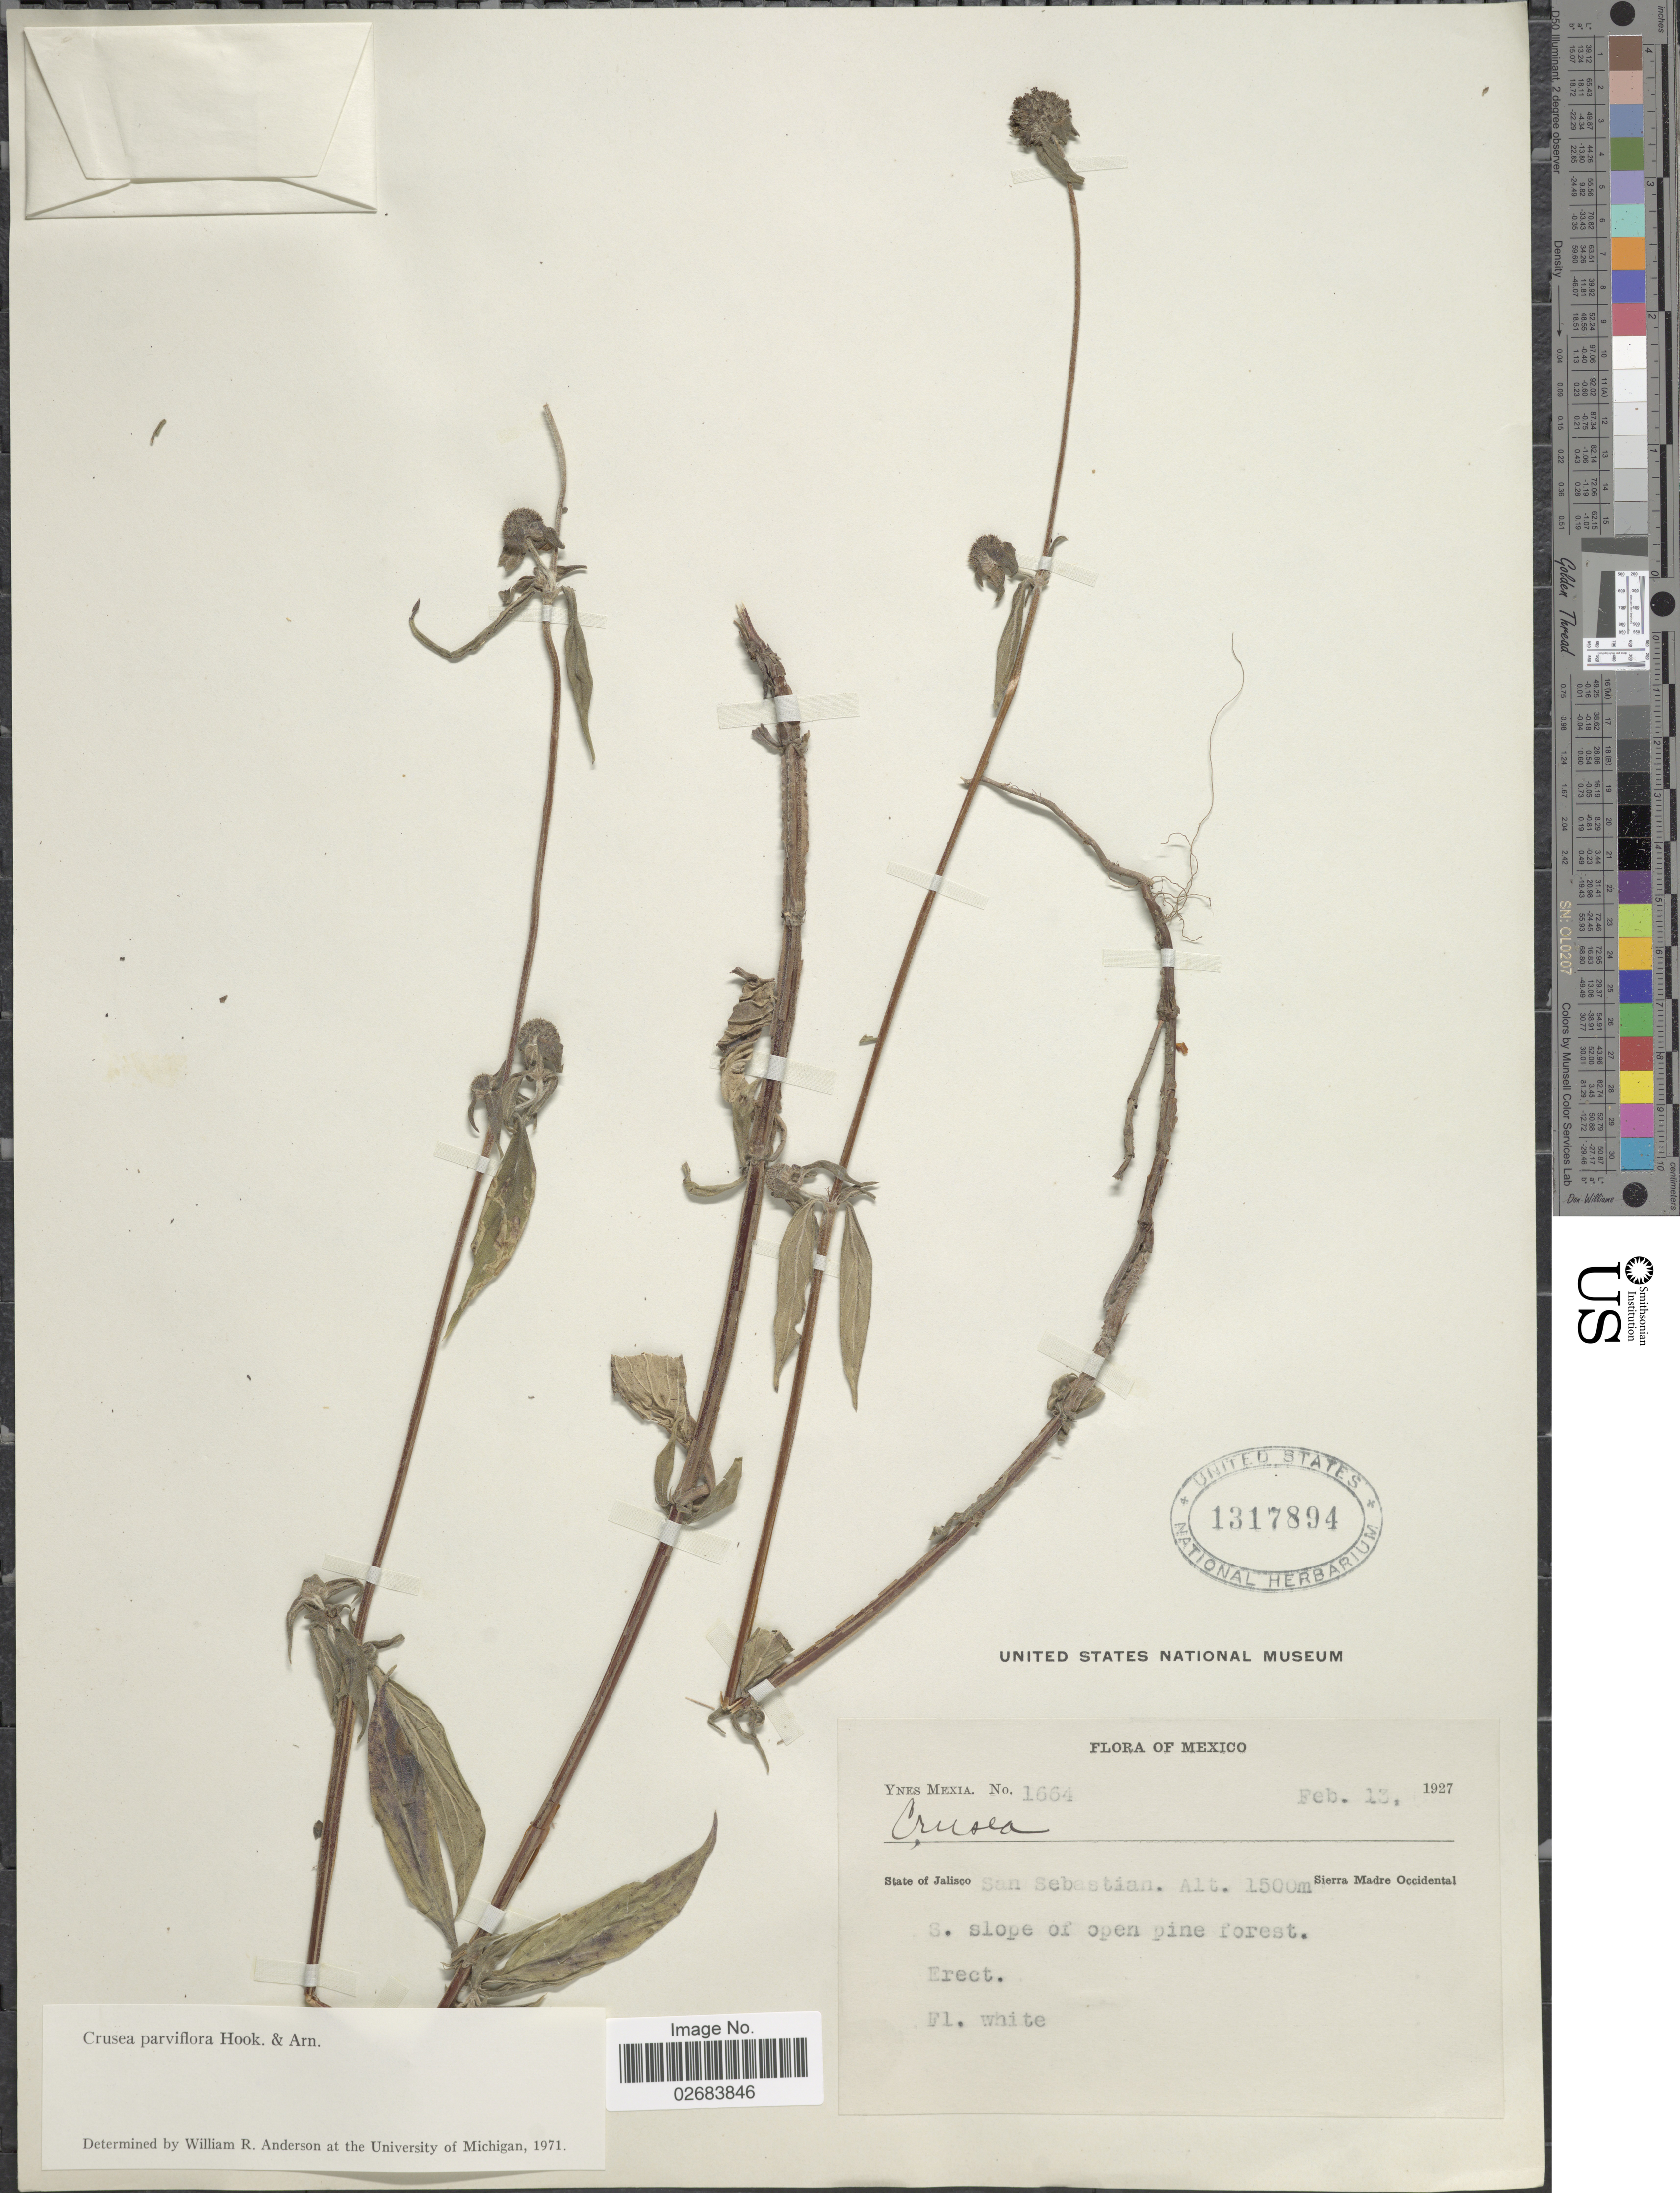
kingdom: Plantae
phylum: Tracheophyta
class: Magnoliopsida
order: Gentianales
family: Rubiaceae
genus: Crusea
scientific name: Crusea parviflora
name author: Hook. & Arn.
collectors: Y. Mexia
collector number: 1664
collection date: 1927-02-13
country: Mexico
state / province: Jalisco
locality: San Sebastian, Sierra Madre Occidental, s. slope of open pine forest.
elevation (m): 1500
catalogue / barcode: US 1317894